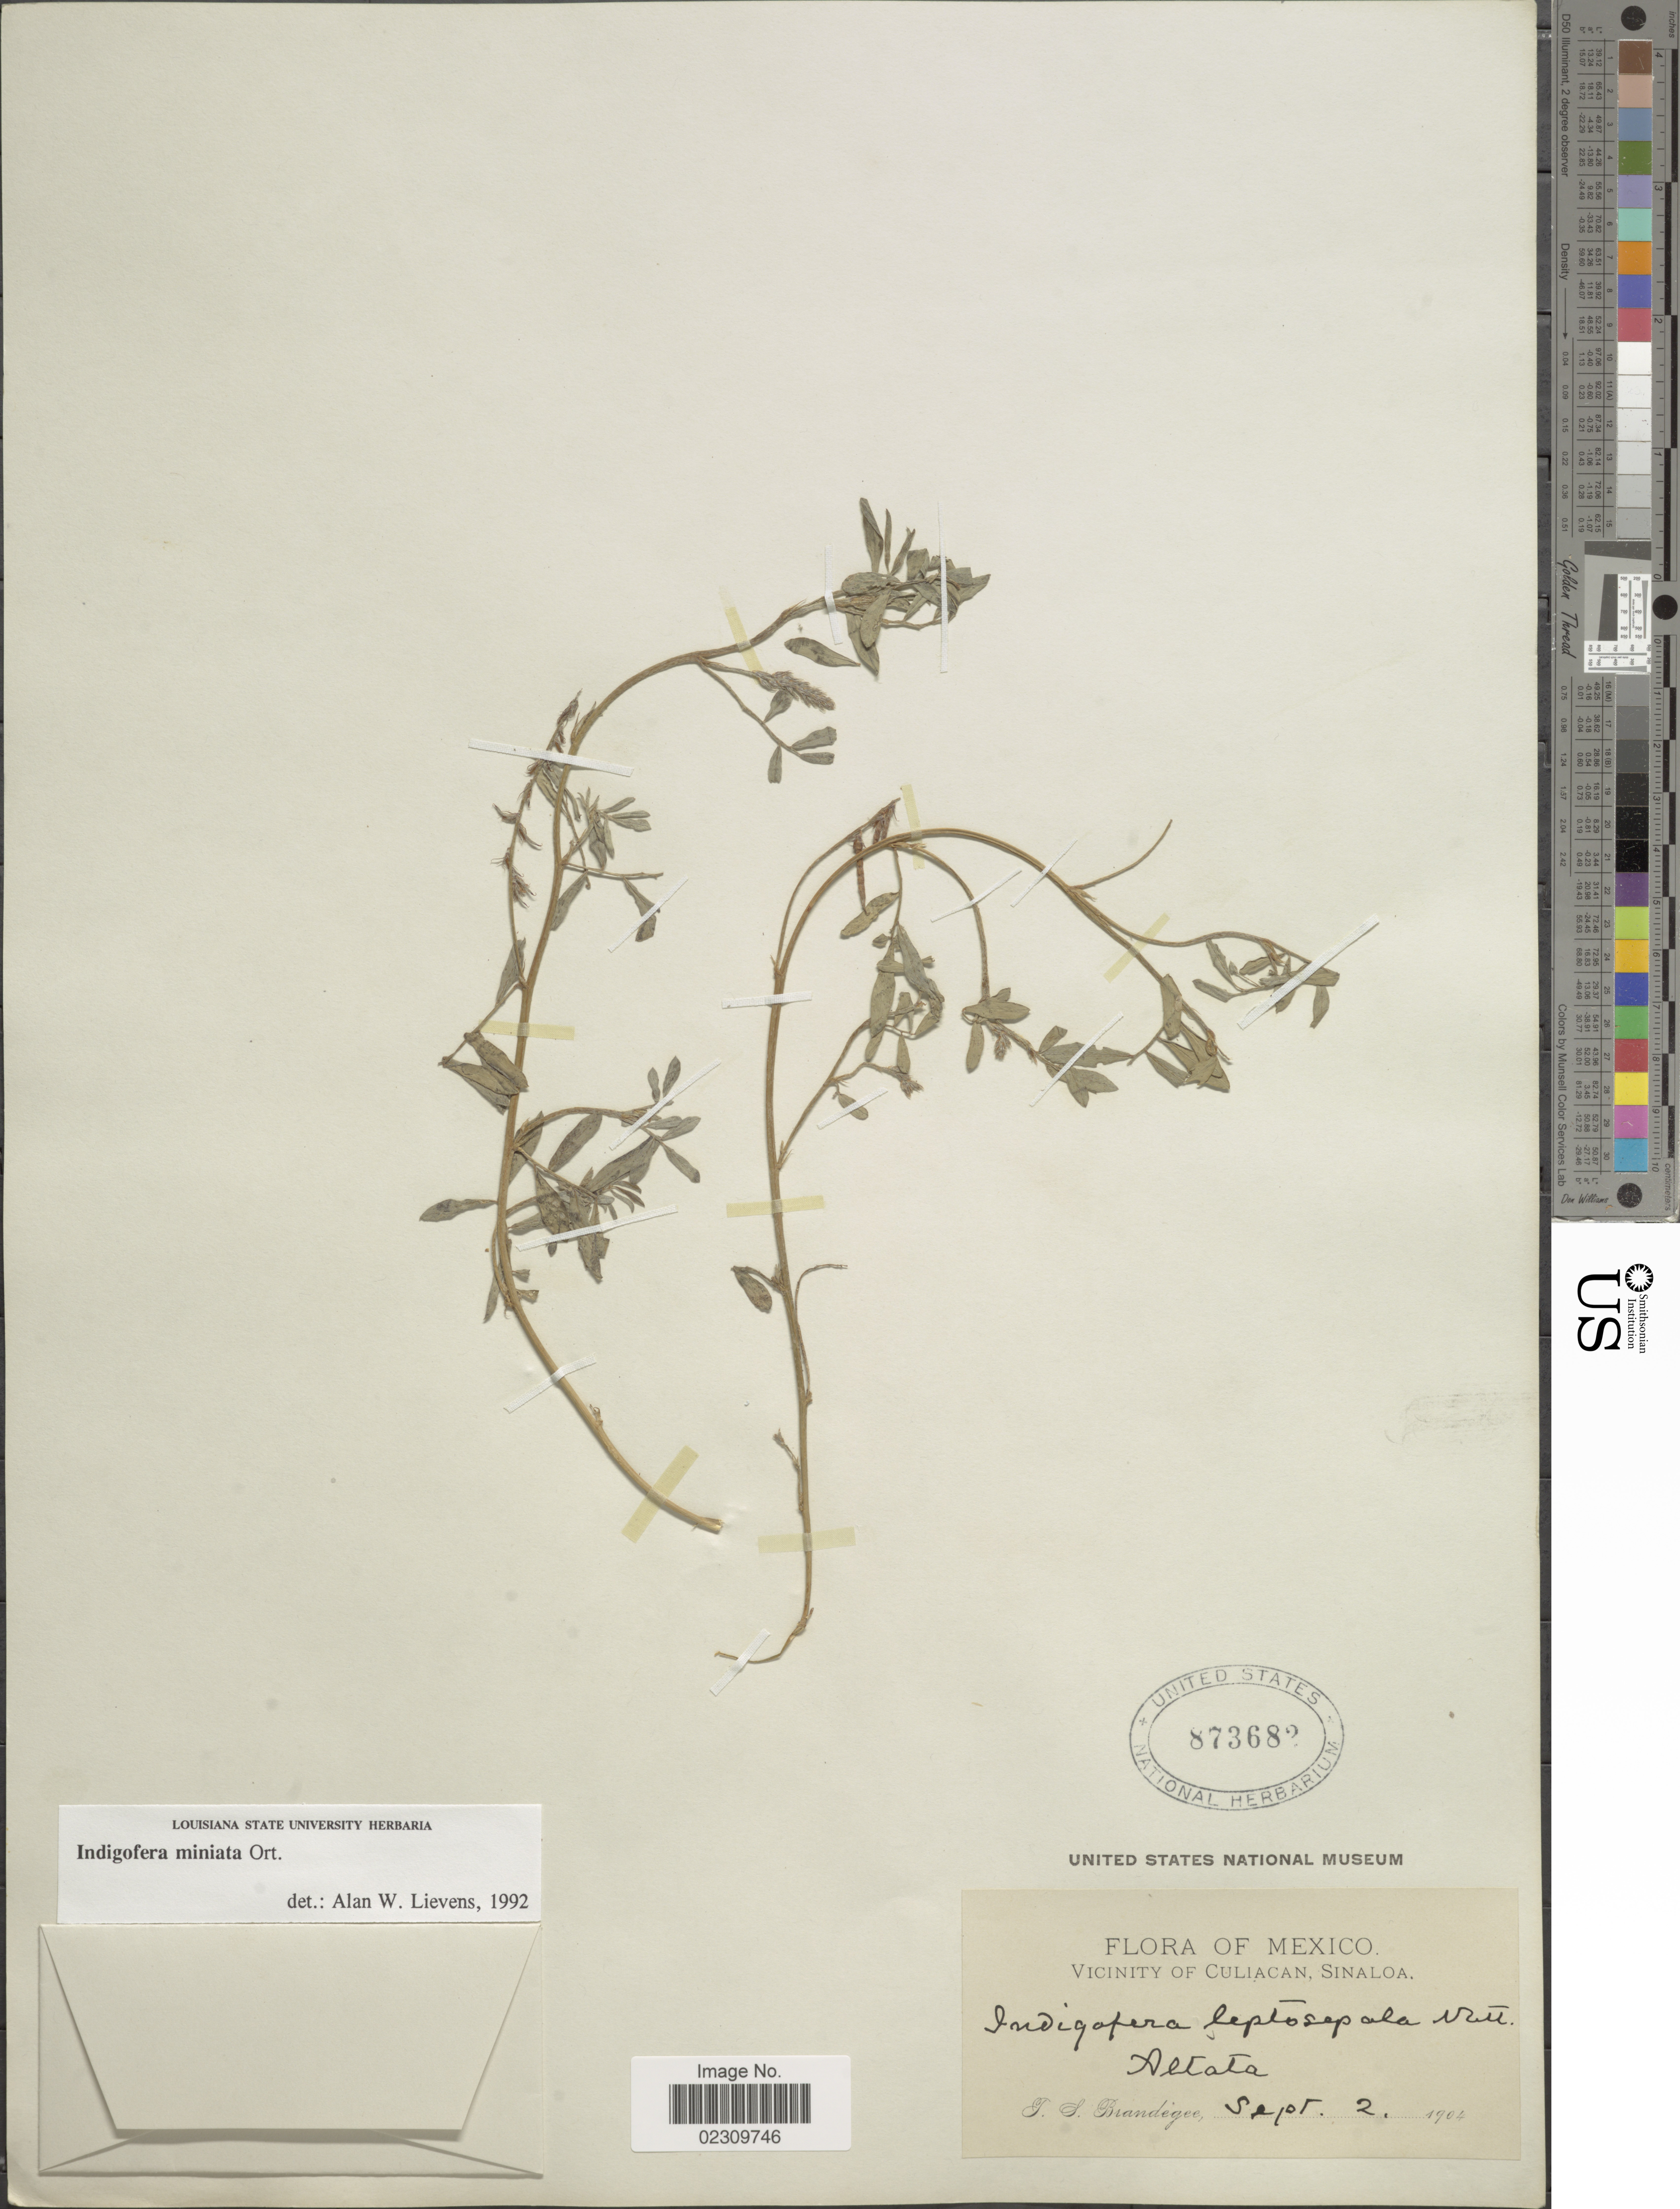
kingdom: Plantae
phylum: Tracheophyta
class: Magnoliopsida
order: Fabales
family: Fabaceae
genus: Indigofera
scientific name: Indigofera miniata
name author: Orteg.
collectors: T. S. Brandegee (herbarium)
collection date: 1904-09-02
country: Mexico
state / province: Sinaloa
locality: Vicinity of Culiacan, Altata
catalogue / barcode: US 873682